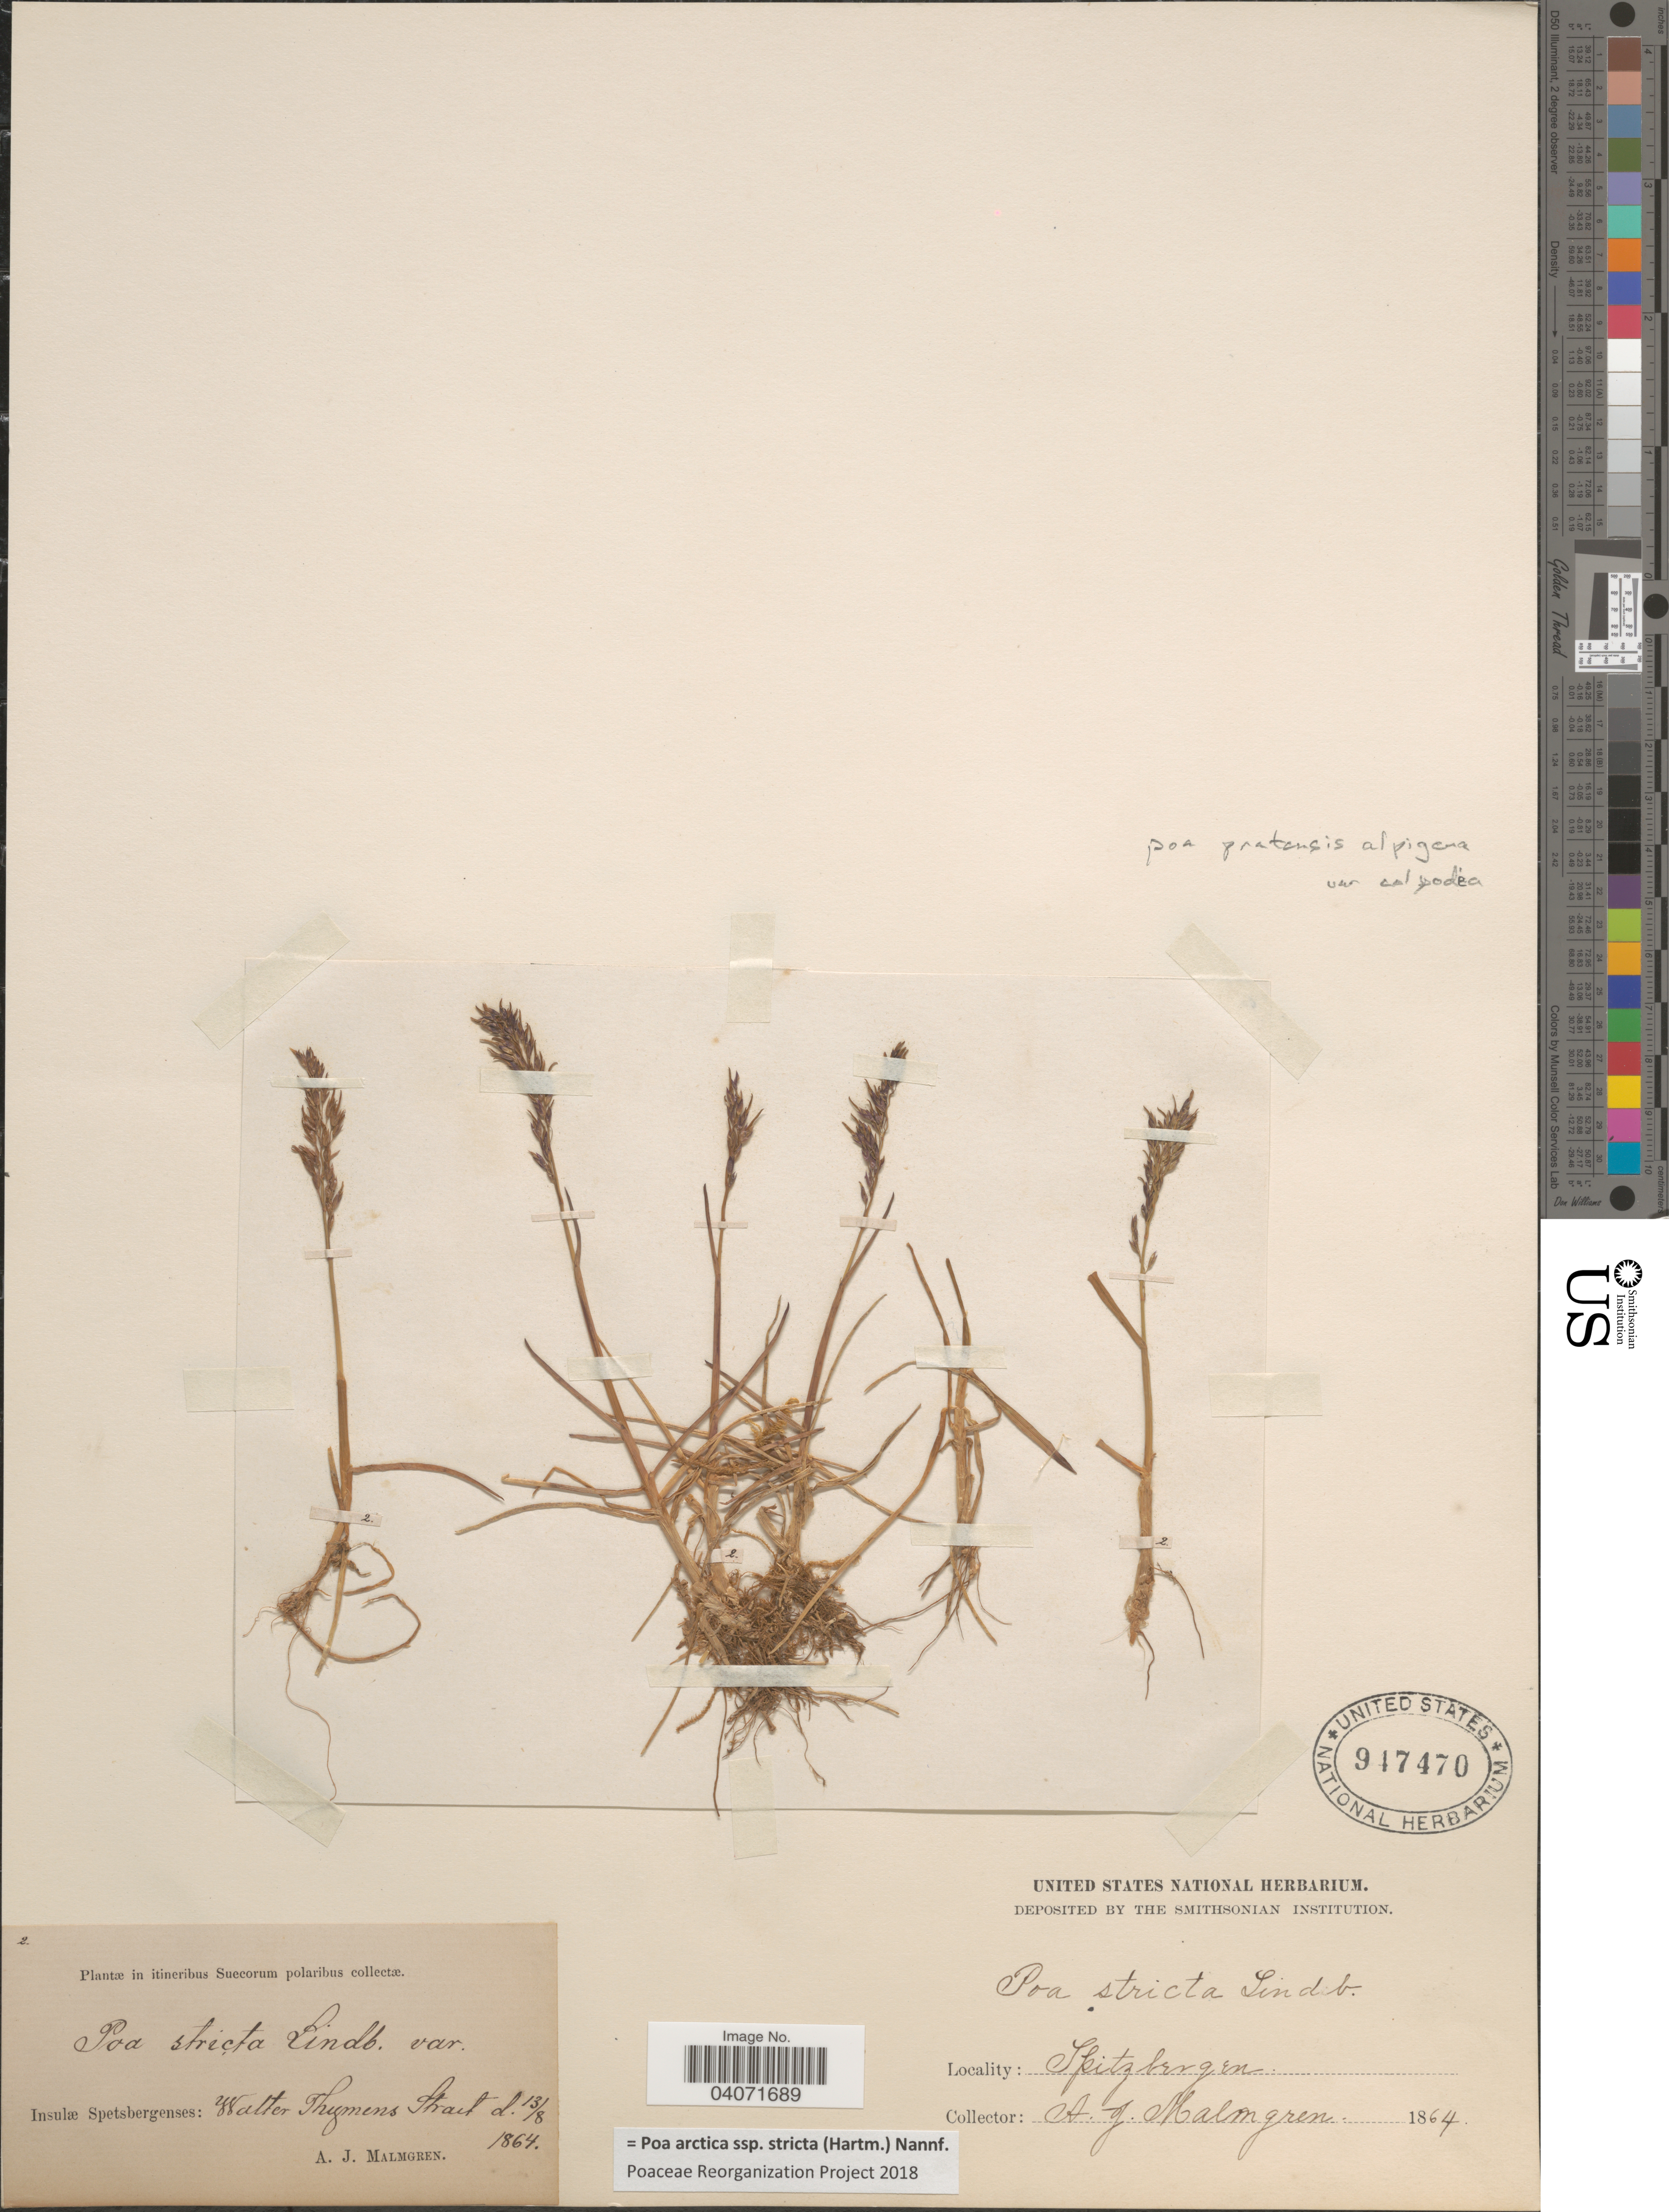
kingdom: Plantae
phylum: Tracheophyta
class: Liliopsida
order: Poales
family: Poaceae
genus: Poa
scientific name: Poa arctica subsp. stricta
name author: (Hartm.) Nannf.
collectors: A. Malmgren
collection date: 1864-08-13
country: Norway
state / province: Svalbard and Jan Mayen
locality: In itineribus Suecorum polaribus. Insulæ Spetsbergenses: Walter Thymens Strait. Spitzbergen.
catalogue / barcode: US 947470